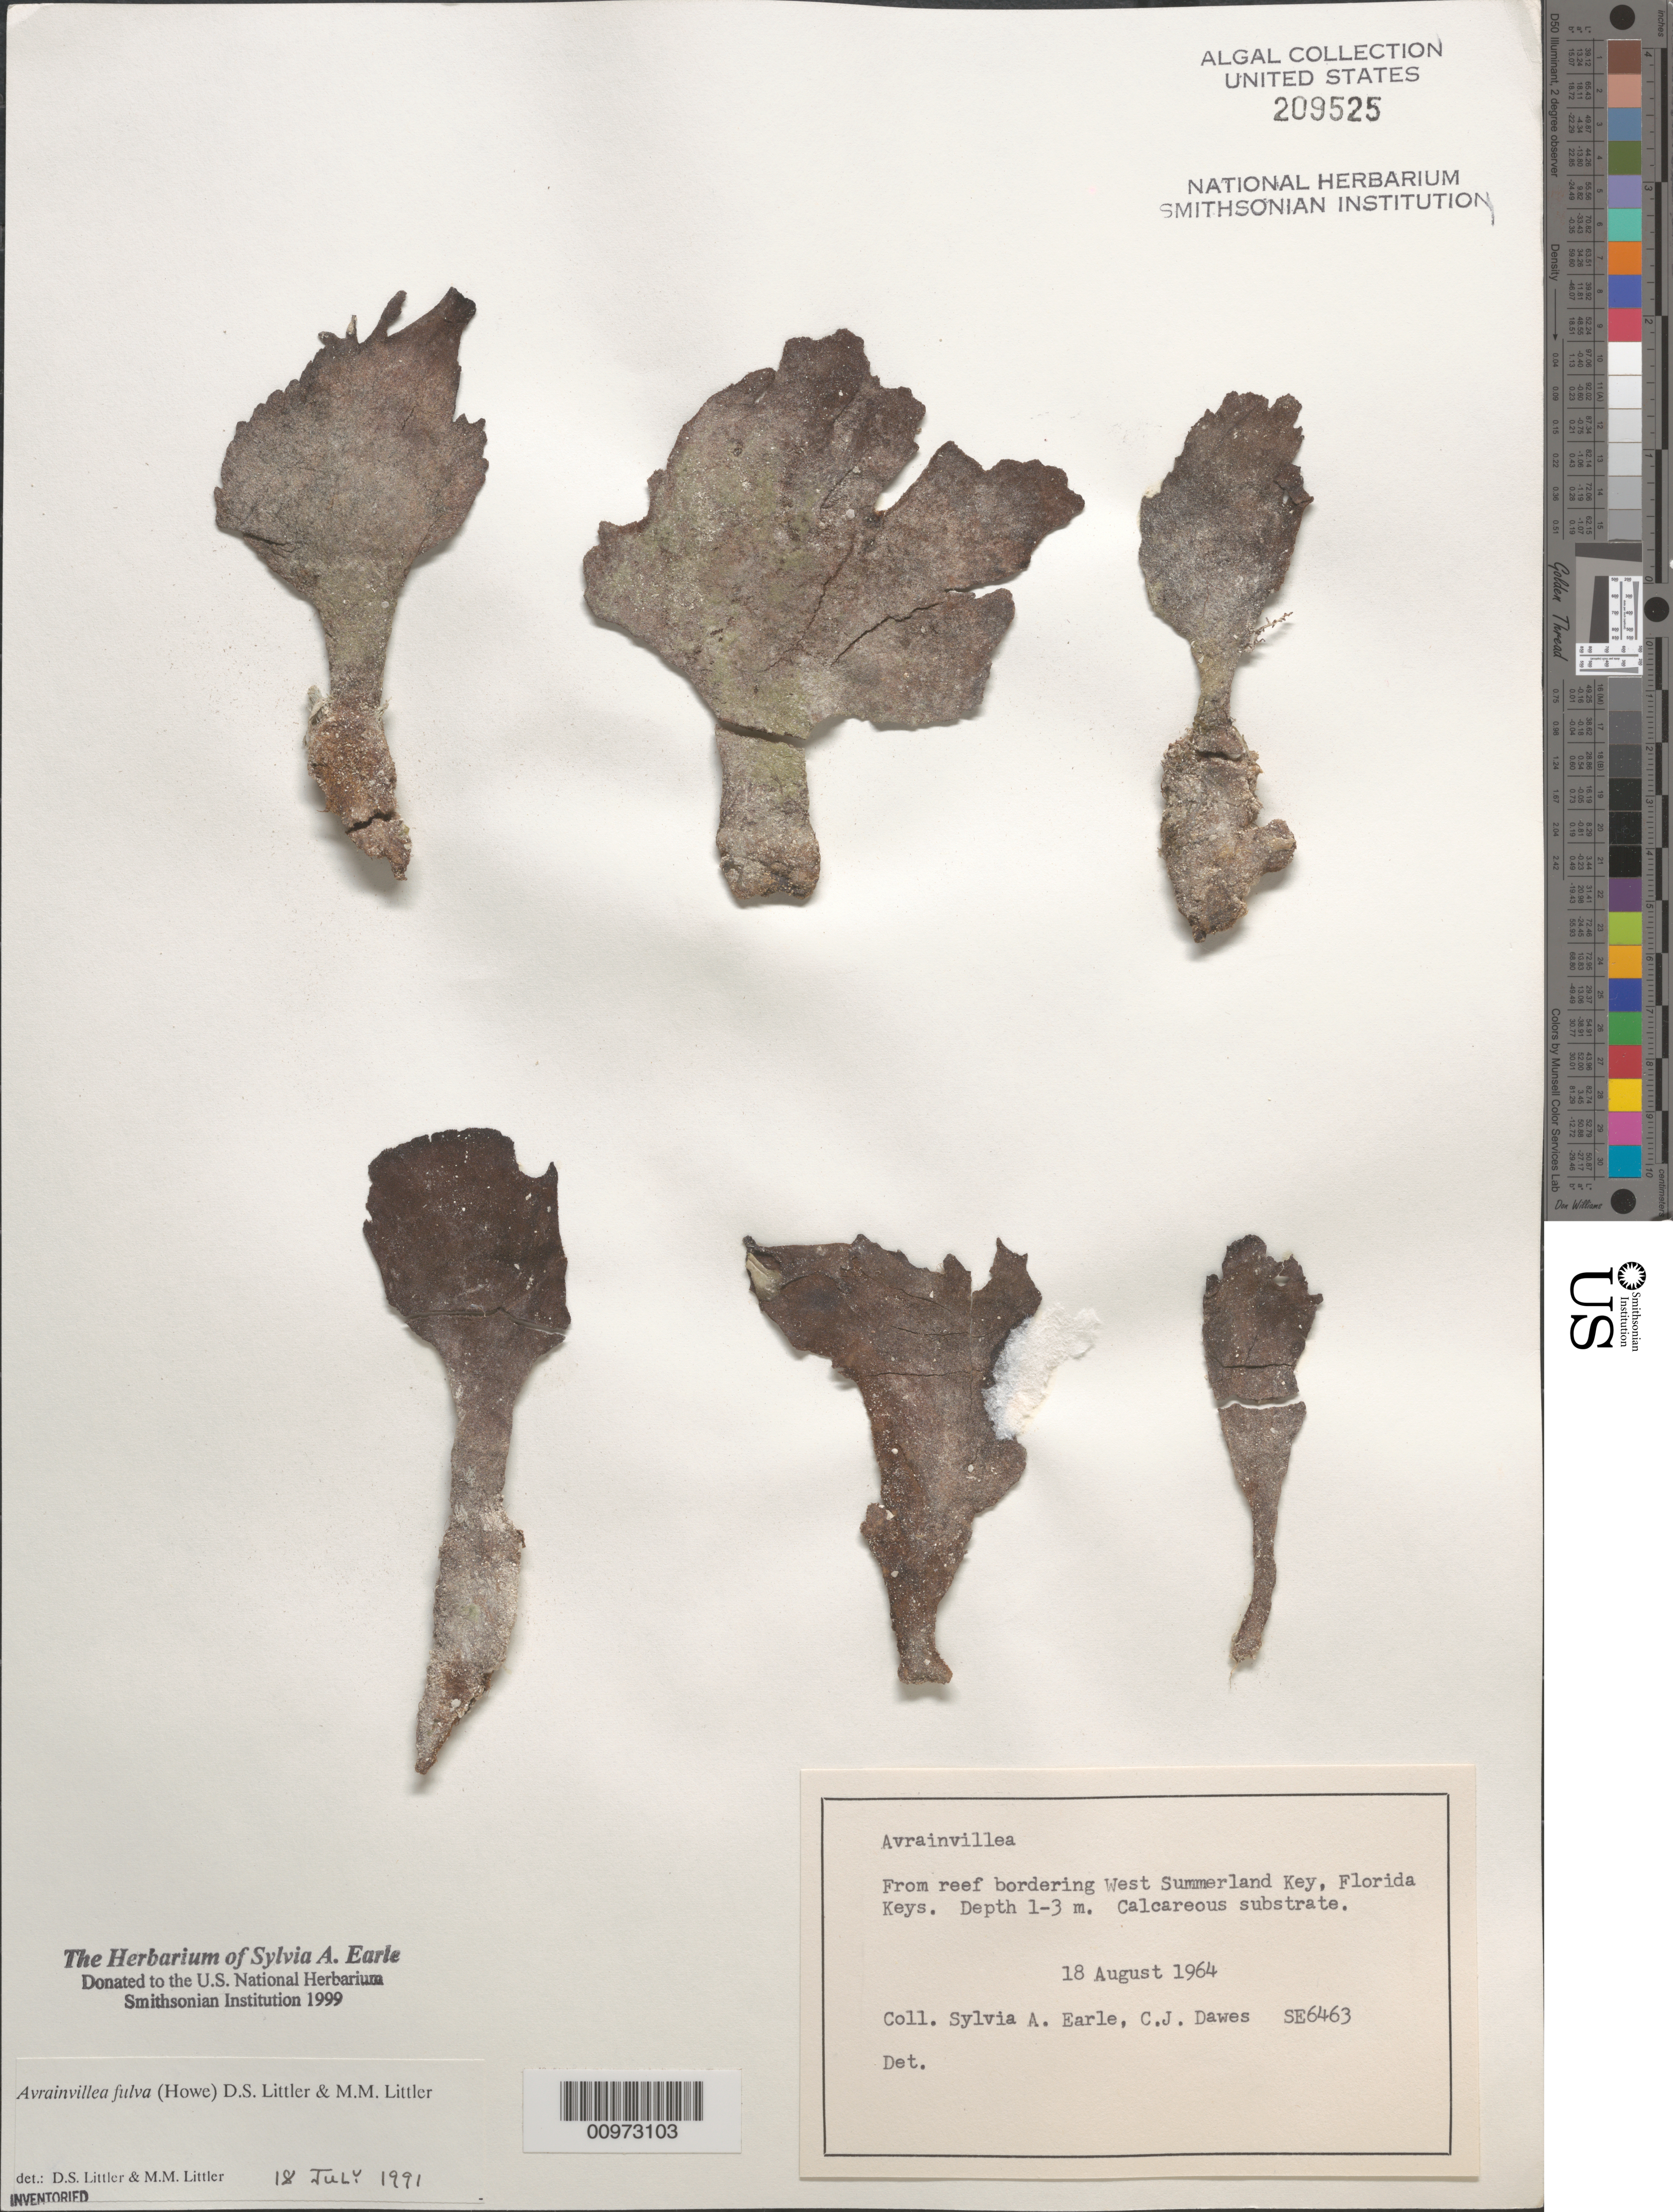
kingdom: Plantae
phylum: Chlorophyta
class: Ulvophyceae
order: Bryopsidales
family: Dichotomosiphonaceae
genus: Avrainvillea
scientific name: Avrainvillea fulva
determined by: Littler, D. S.; Littler, M. M.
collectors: S. A. Earle & C. Dawes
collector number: SE 6463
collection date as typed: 18 Aug 1964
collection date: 1964-08-18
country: United States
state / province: Florida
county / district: Monroe County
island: West Summerland Key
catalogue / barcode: US 209525